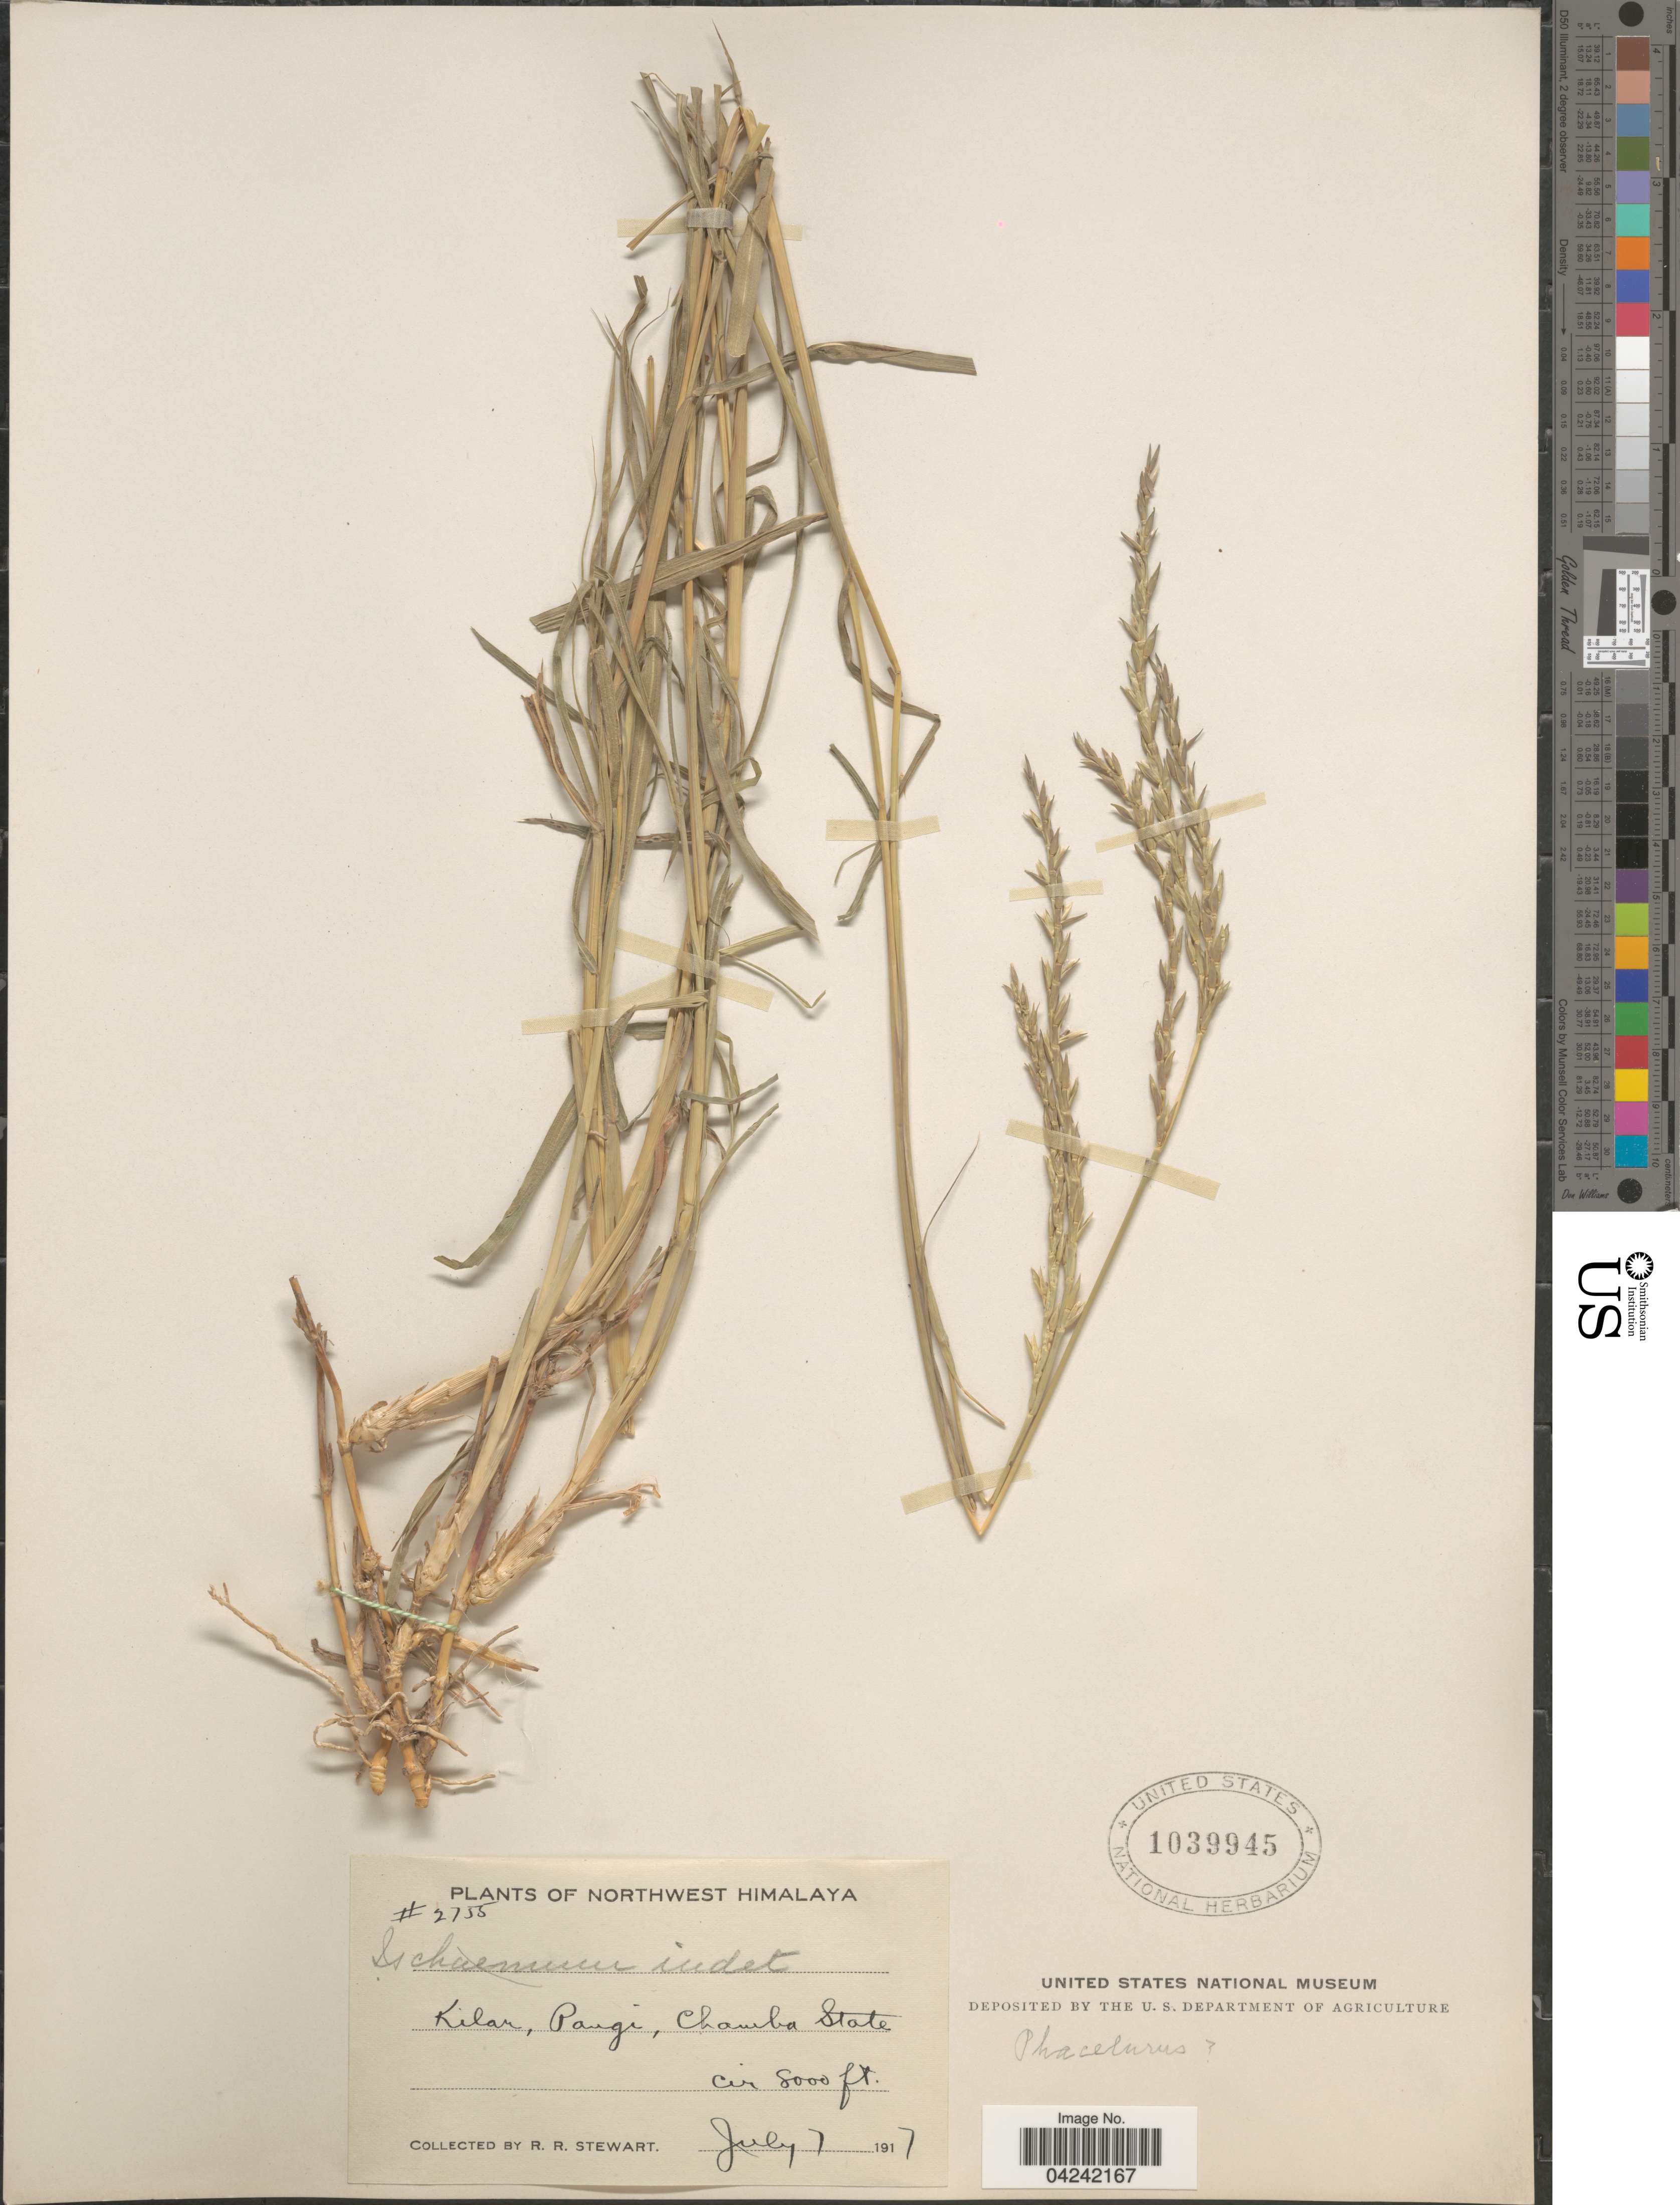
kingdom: Plantae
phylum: Tracheophyta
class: Liliopsida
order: Poales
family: Poaceae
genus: Phacelurus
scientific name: Phacelurus speciosus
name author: (Steud.) C. E. Hubb.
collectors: R. Stewart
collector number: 2755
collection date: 1917-07-07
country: India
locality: Northwest Himalaya. Kilar, Pangi, Chamba State.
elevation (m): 2438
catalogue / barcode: US 1039945